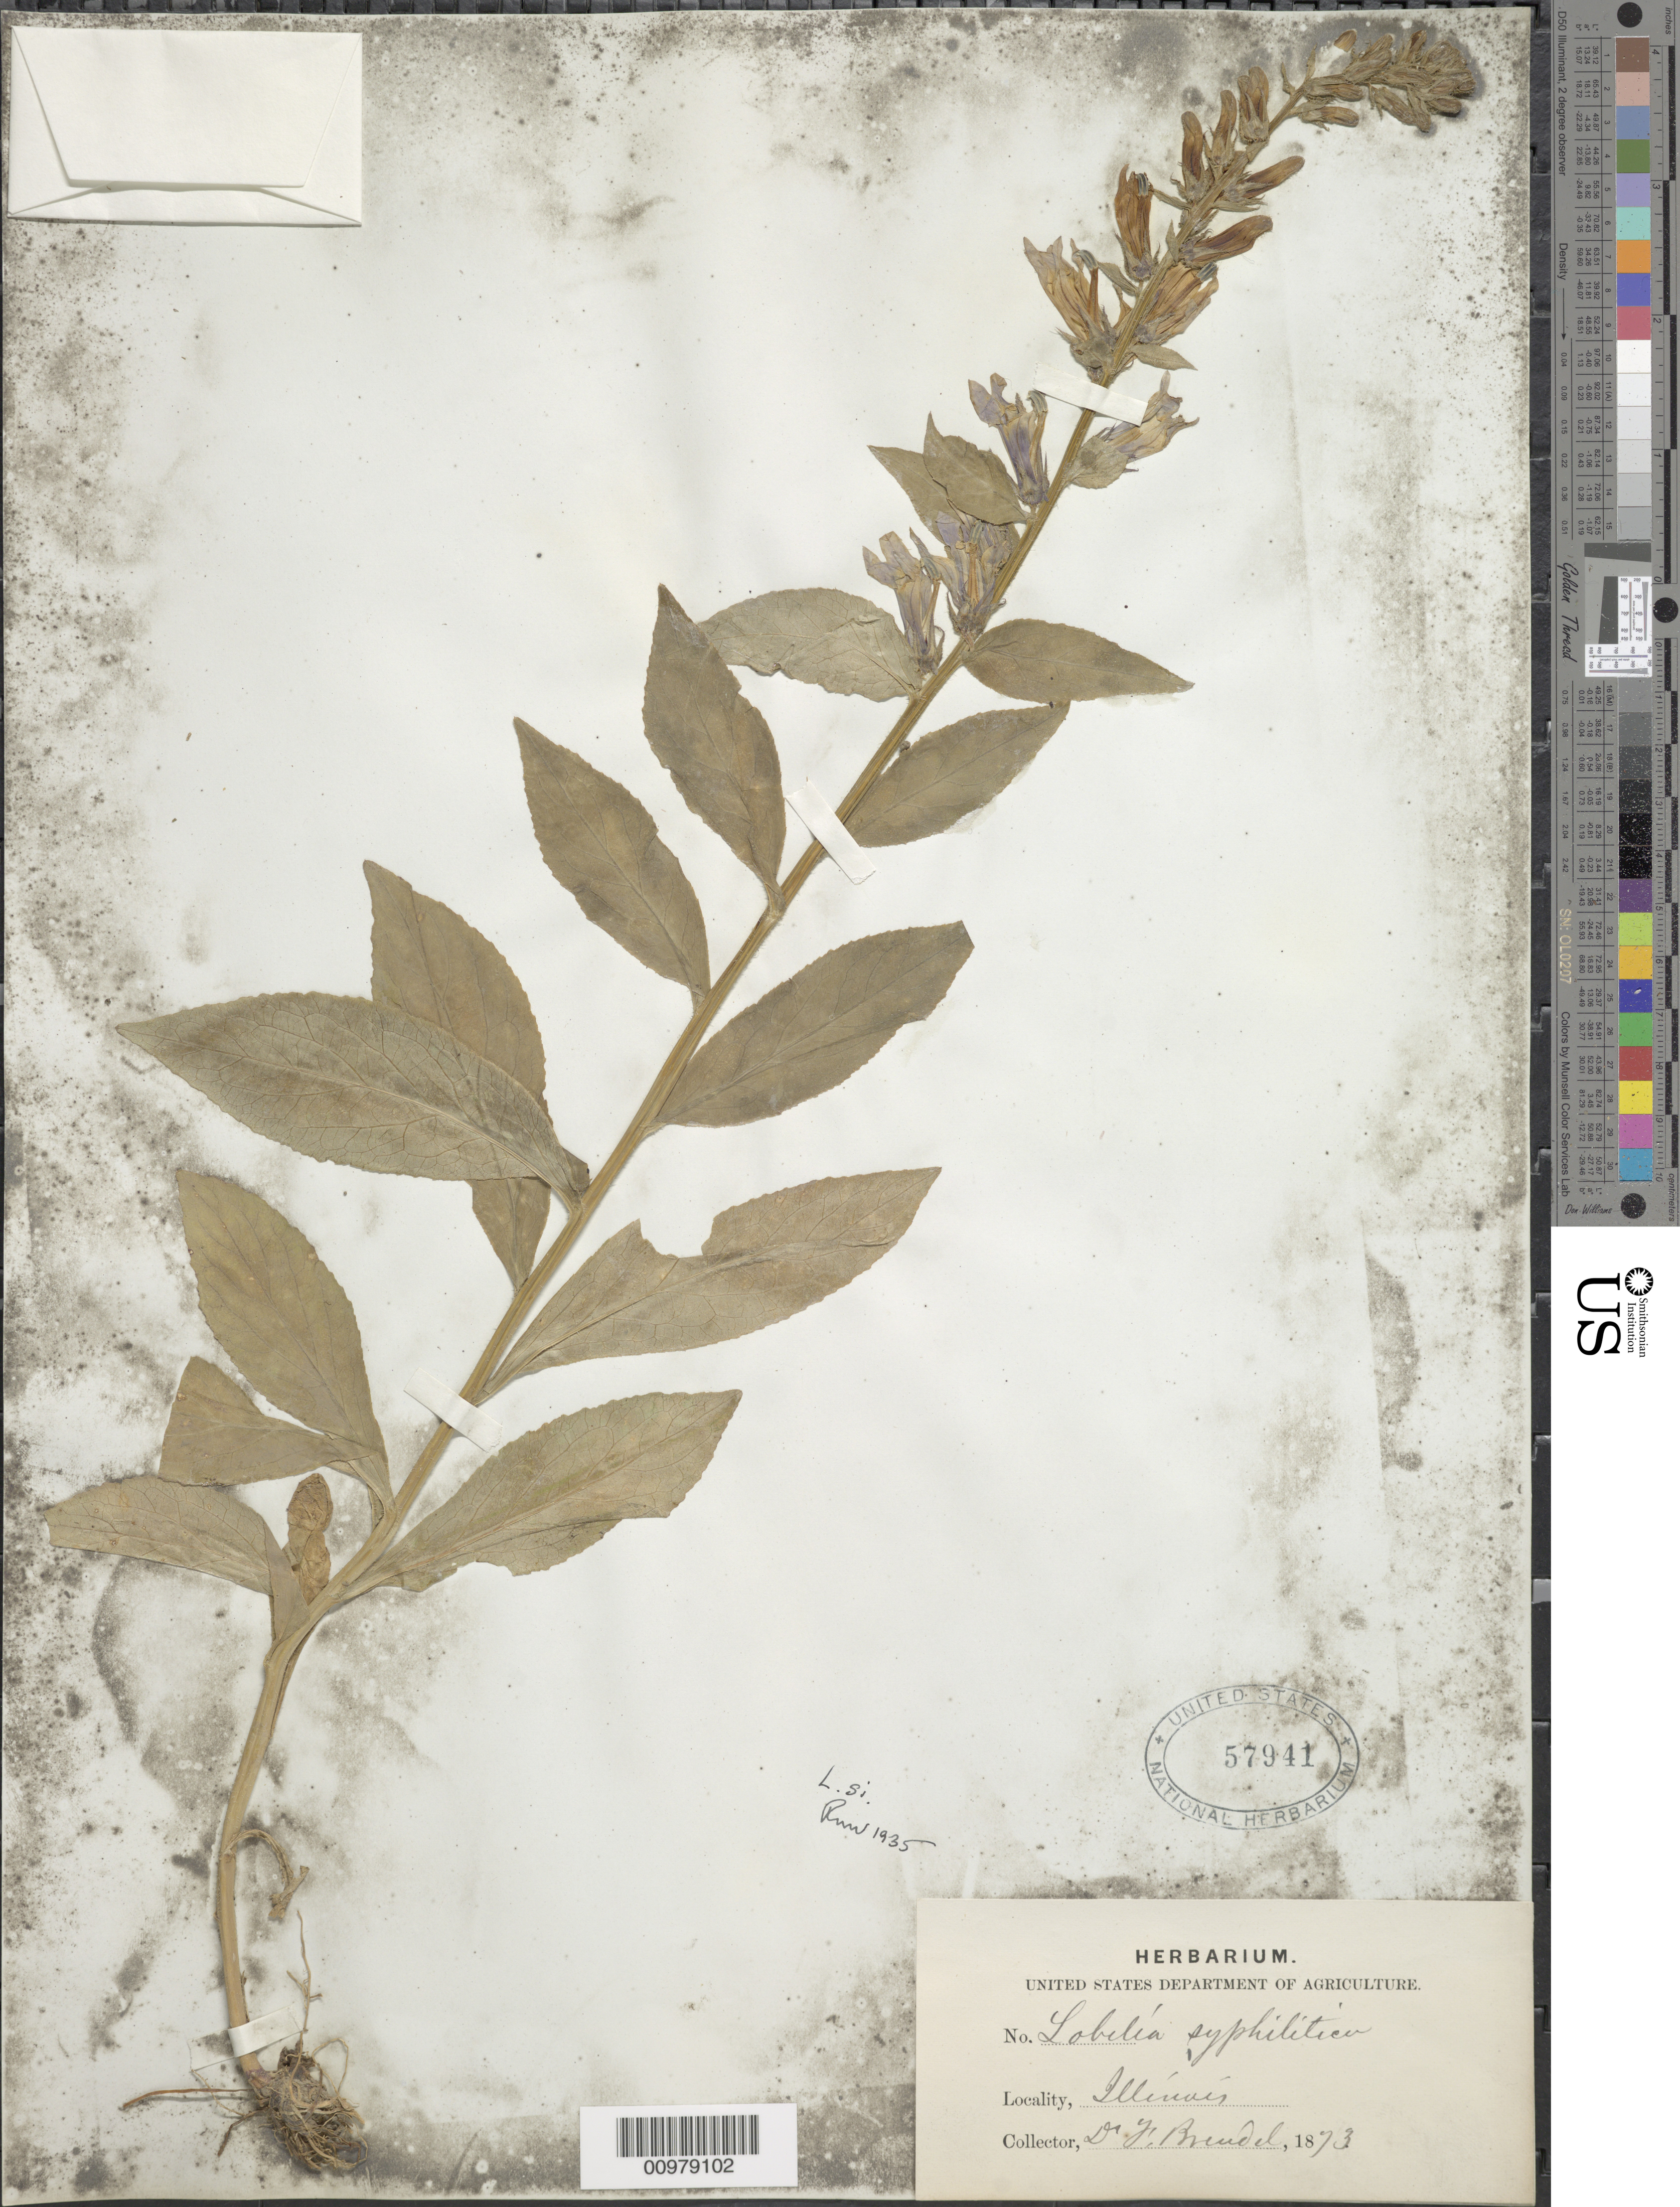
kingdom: Plantae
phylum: Tracheophyta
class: Magnoliopsida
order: Asterales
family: Campanulaceae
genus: Lobelia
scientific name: Lobelia siphilitica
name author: L.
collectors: F. Brendel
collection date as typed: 1873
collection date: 1873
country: United States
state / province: Illinois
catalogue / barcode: US 57941